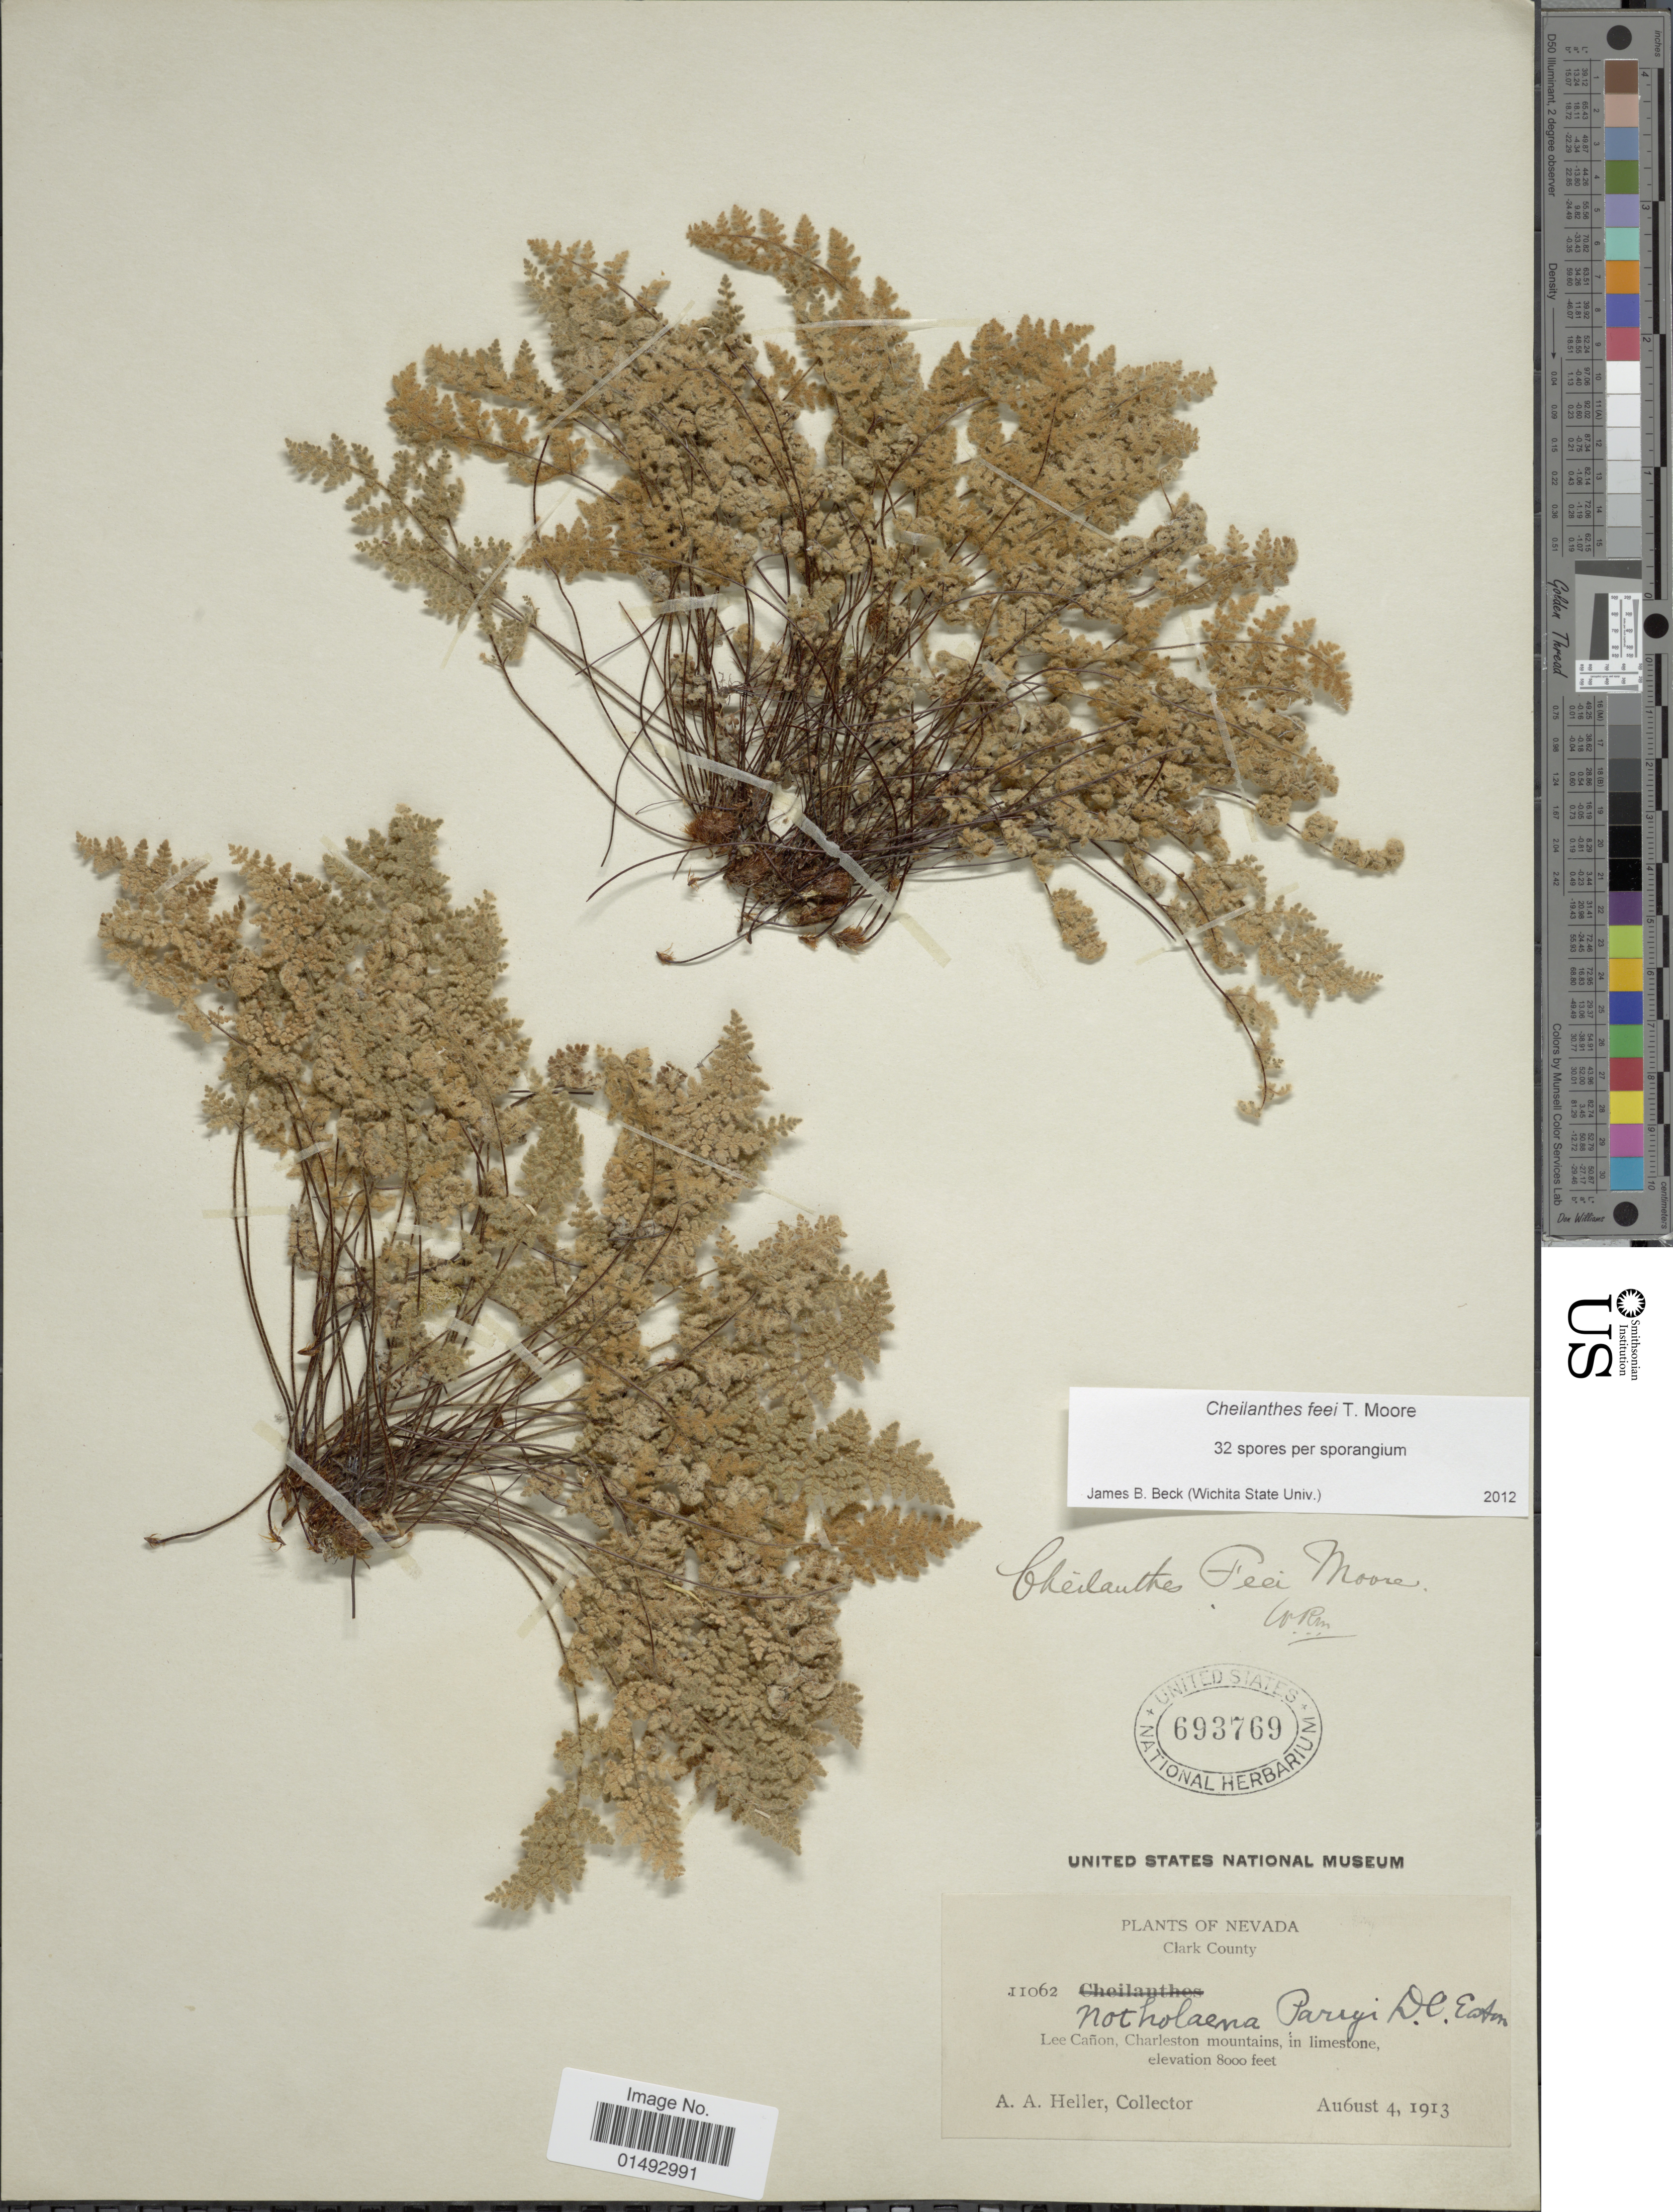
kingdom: Plantae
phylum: Tracheophyta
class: Polypodiopsida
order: Polypodiales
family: Pteridaceae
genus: Myriopteris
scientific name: Myriopteris gracilis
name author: Fée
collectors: A. A. Heller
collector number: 11062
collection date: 1913-08-04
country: United States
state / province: Nevada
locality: Clark County, Lee Cañon, Charleston mountains, in limestone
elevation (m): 2438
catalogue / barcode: US 693769